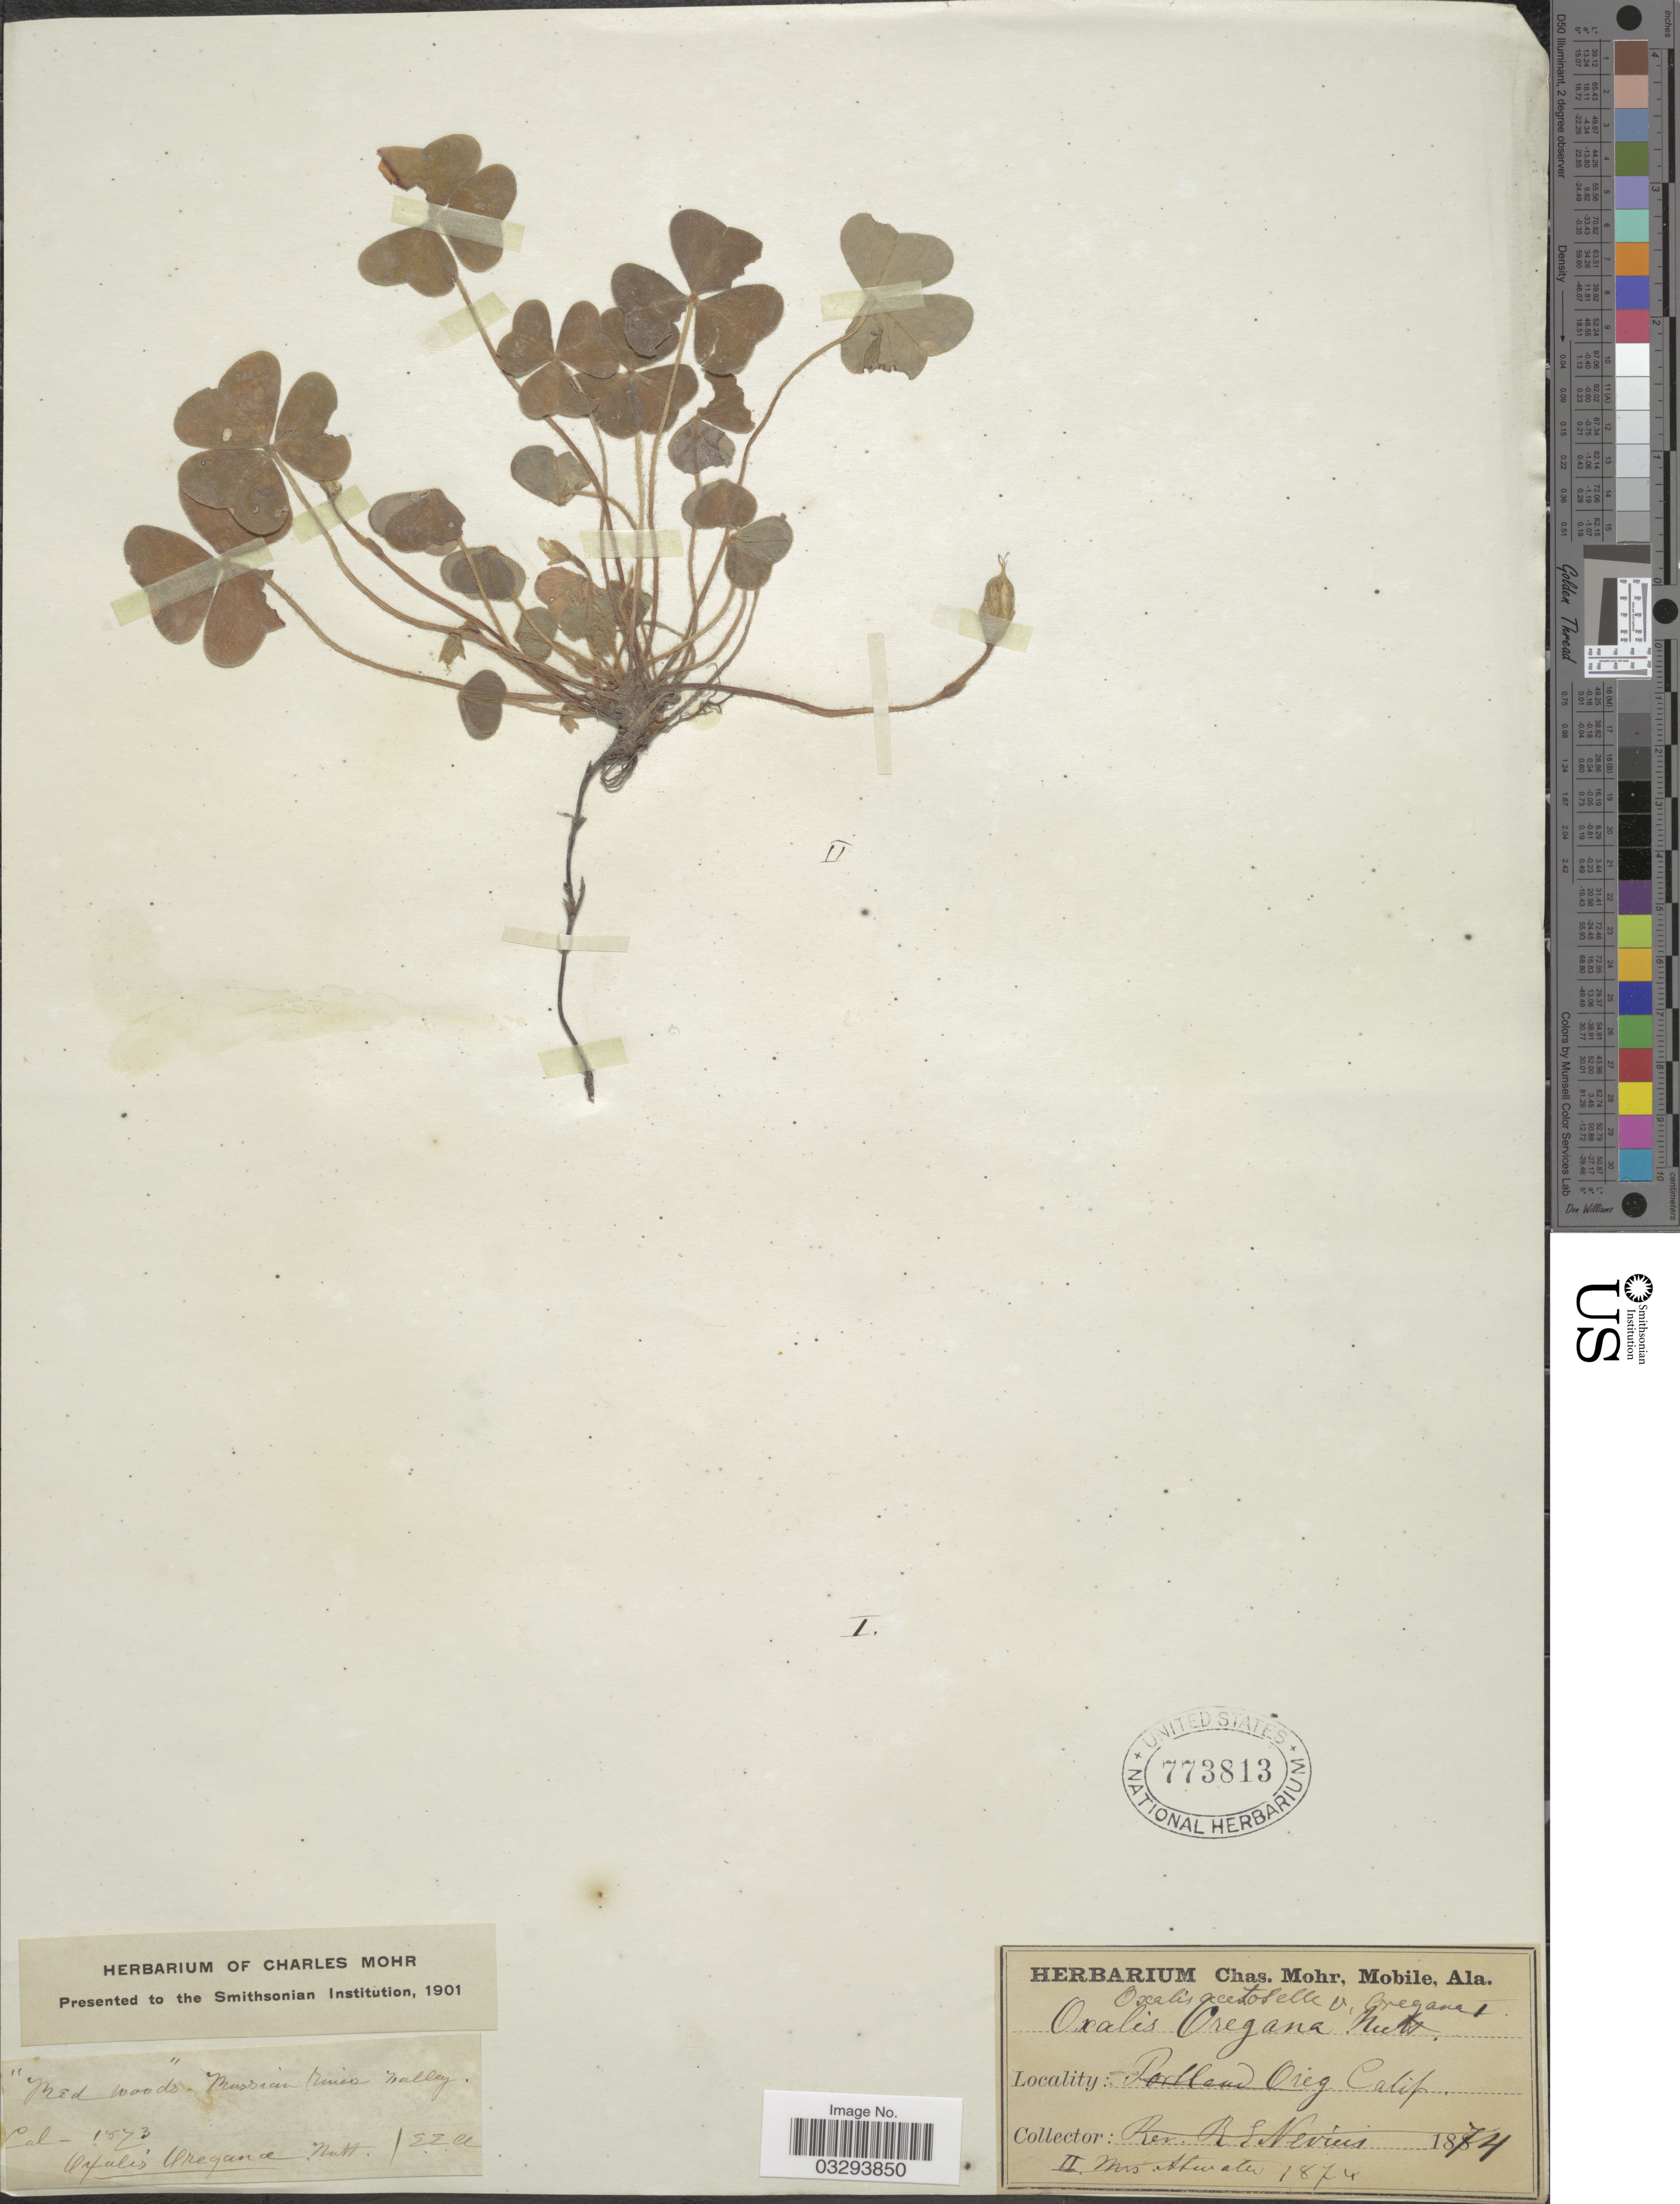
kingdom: Plantae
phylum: Tracheophyta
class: Magnoliopsida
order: Oxalidales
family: Oxalidaceae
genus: Oxalis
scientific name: Oxalis oregana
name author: Nutt.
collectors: ex herb. Charles Mohr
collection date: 1873/1874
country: United States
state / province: California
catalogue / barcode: US 773813